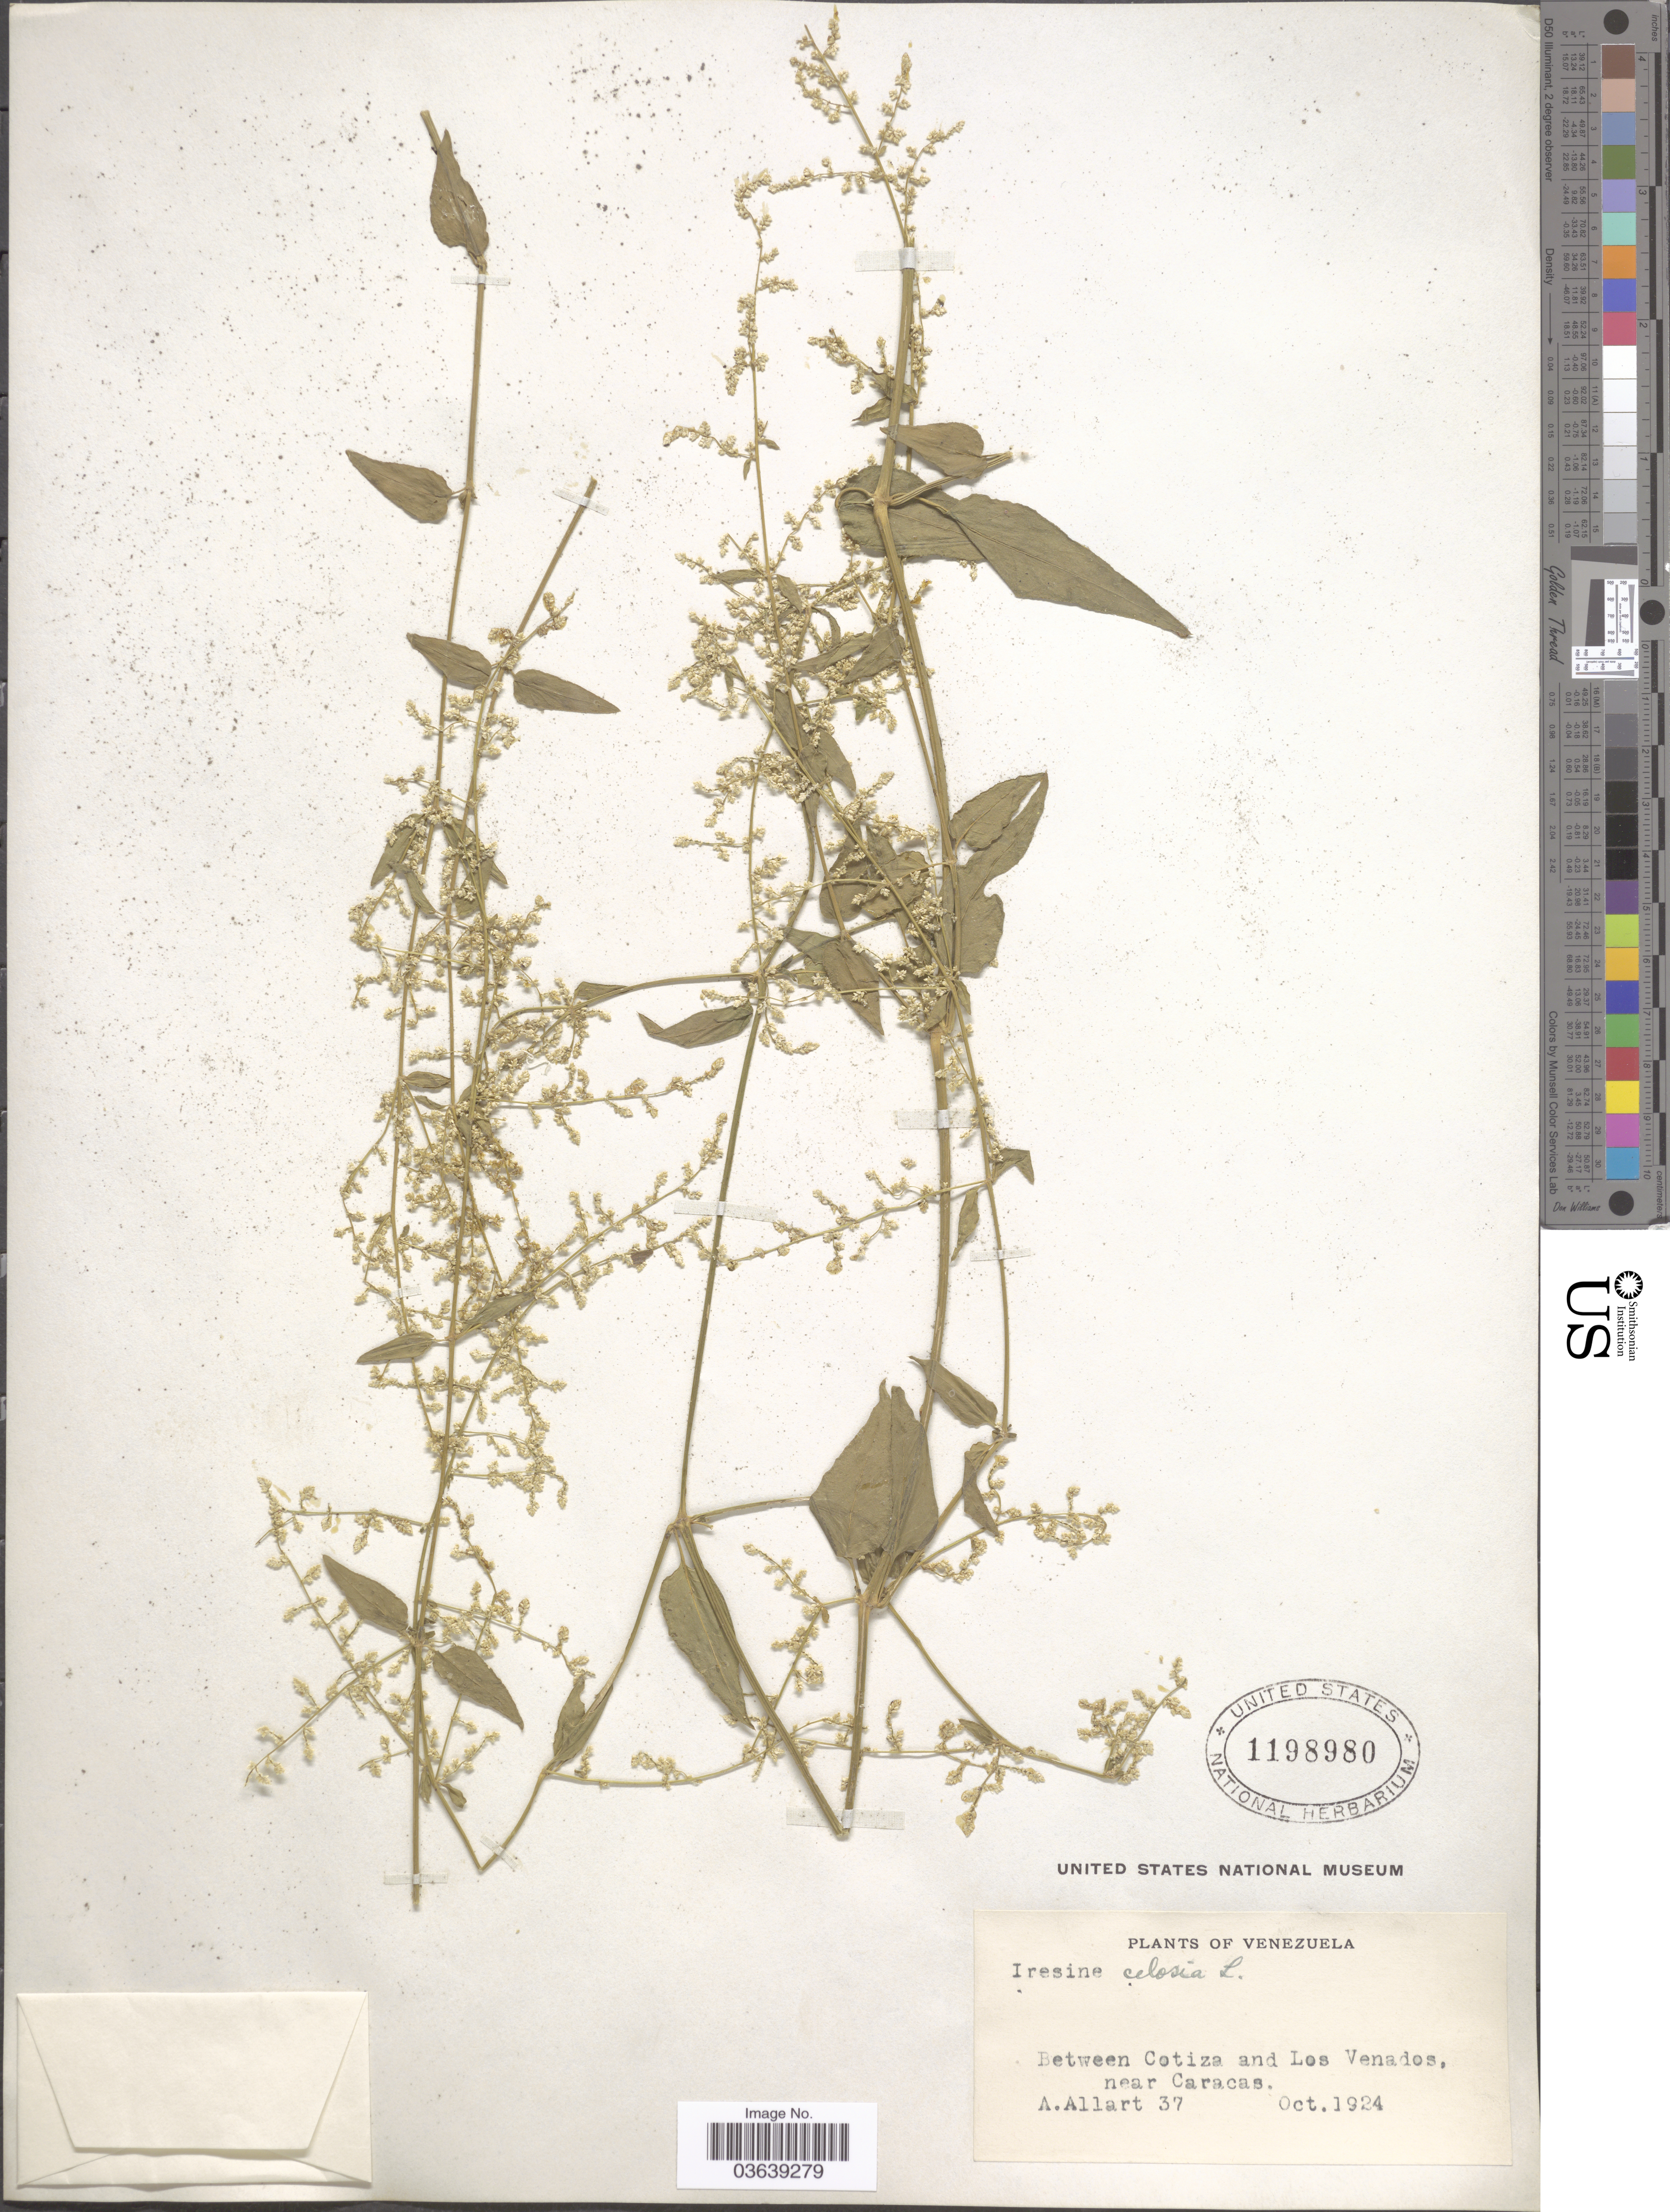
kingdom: Plantae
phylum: Tracheophyta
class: Magnoliopsida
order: Caryophyllales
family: Amaranthaceae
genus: Iresine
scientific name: Iresine celosia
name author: L.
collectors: A. Allart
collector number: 37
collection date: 1924-10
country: Venezuela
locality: Between Cotiza and Los Venados, near Caracas.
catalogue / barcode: US 1198980